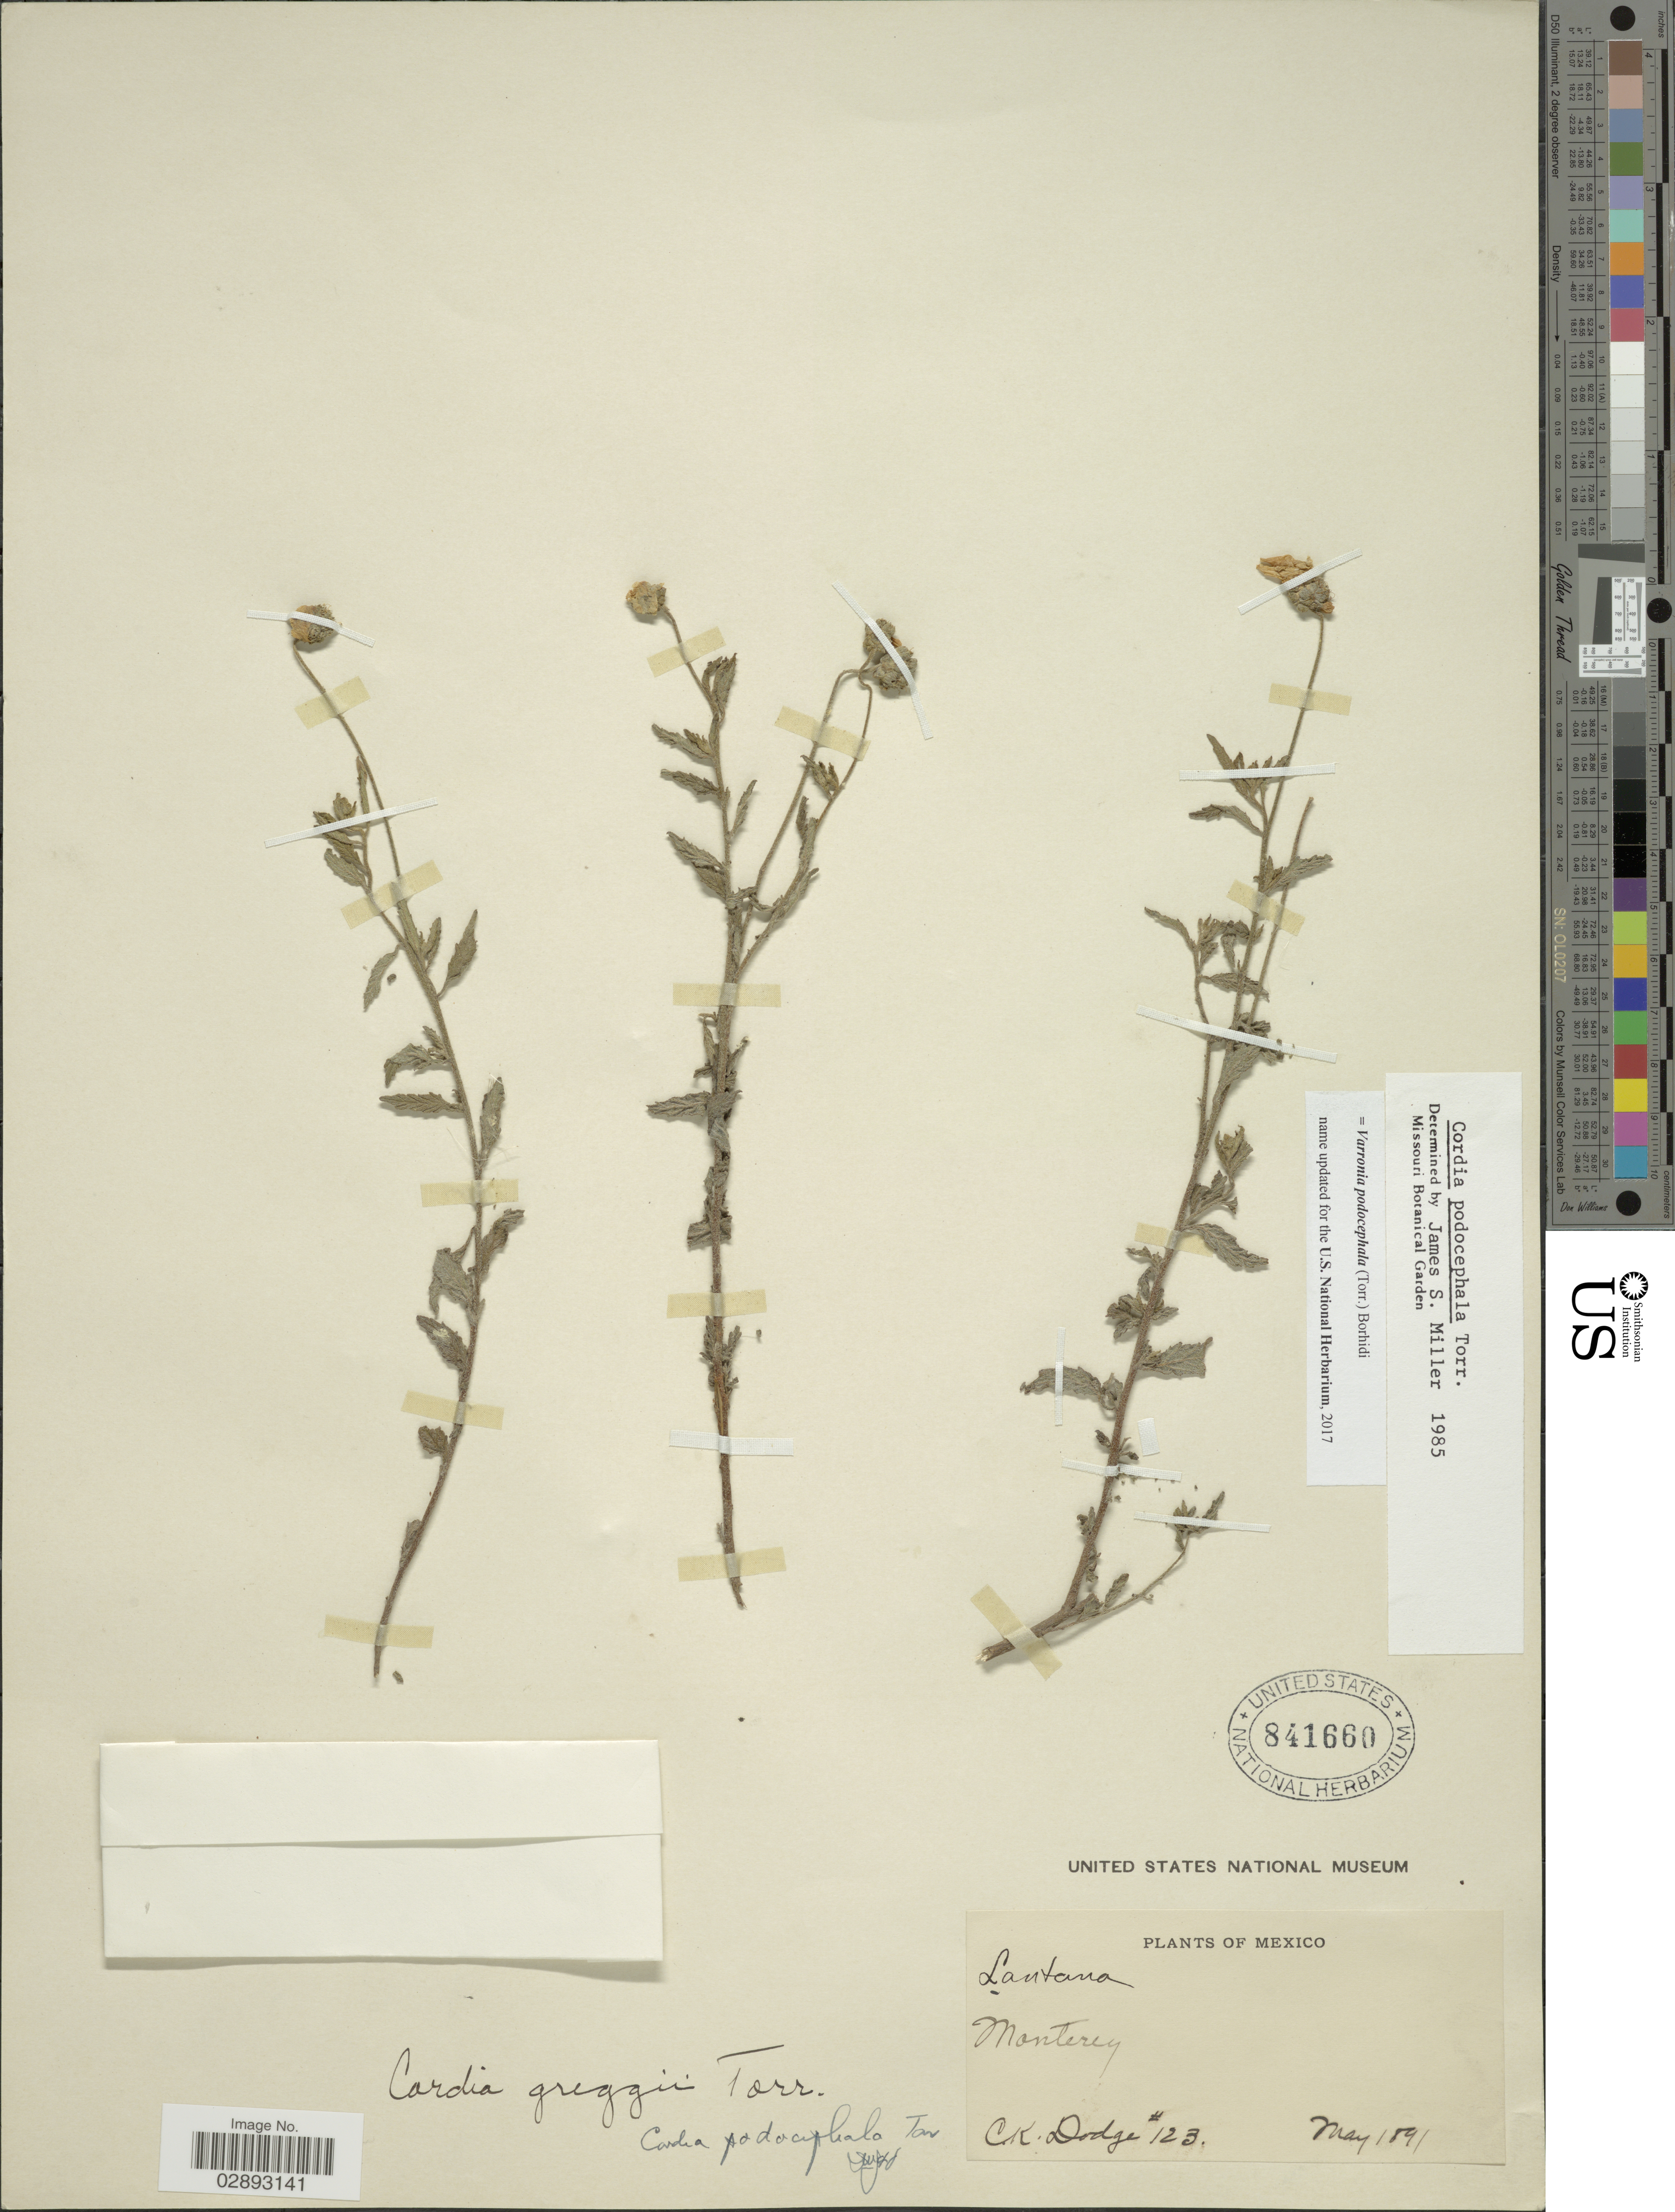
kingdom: Plantae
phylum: Tracheophyta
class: Magnoliopsida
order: Boraginales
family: Cordiaceae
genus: Varronia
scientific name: Varronia podocephala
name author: (Torr.) Borhidi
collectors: C. Dodge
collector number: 123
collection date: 1891-05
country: Mexico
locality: Monterey.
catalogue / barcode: US 841660